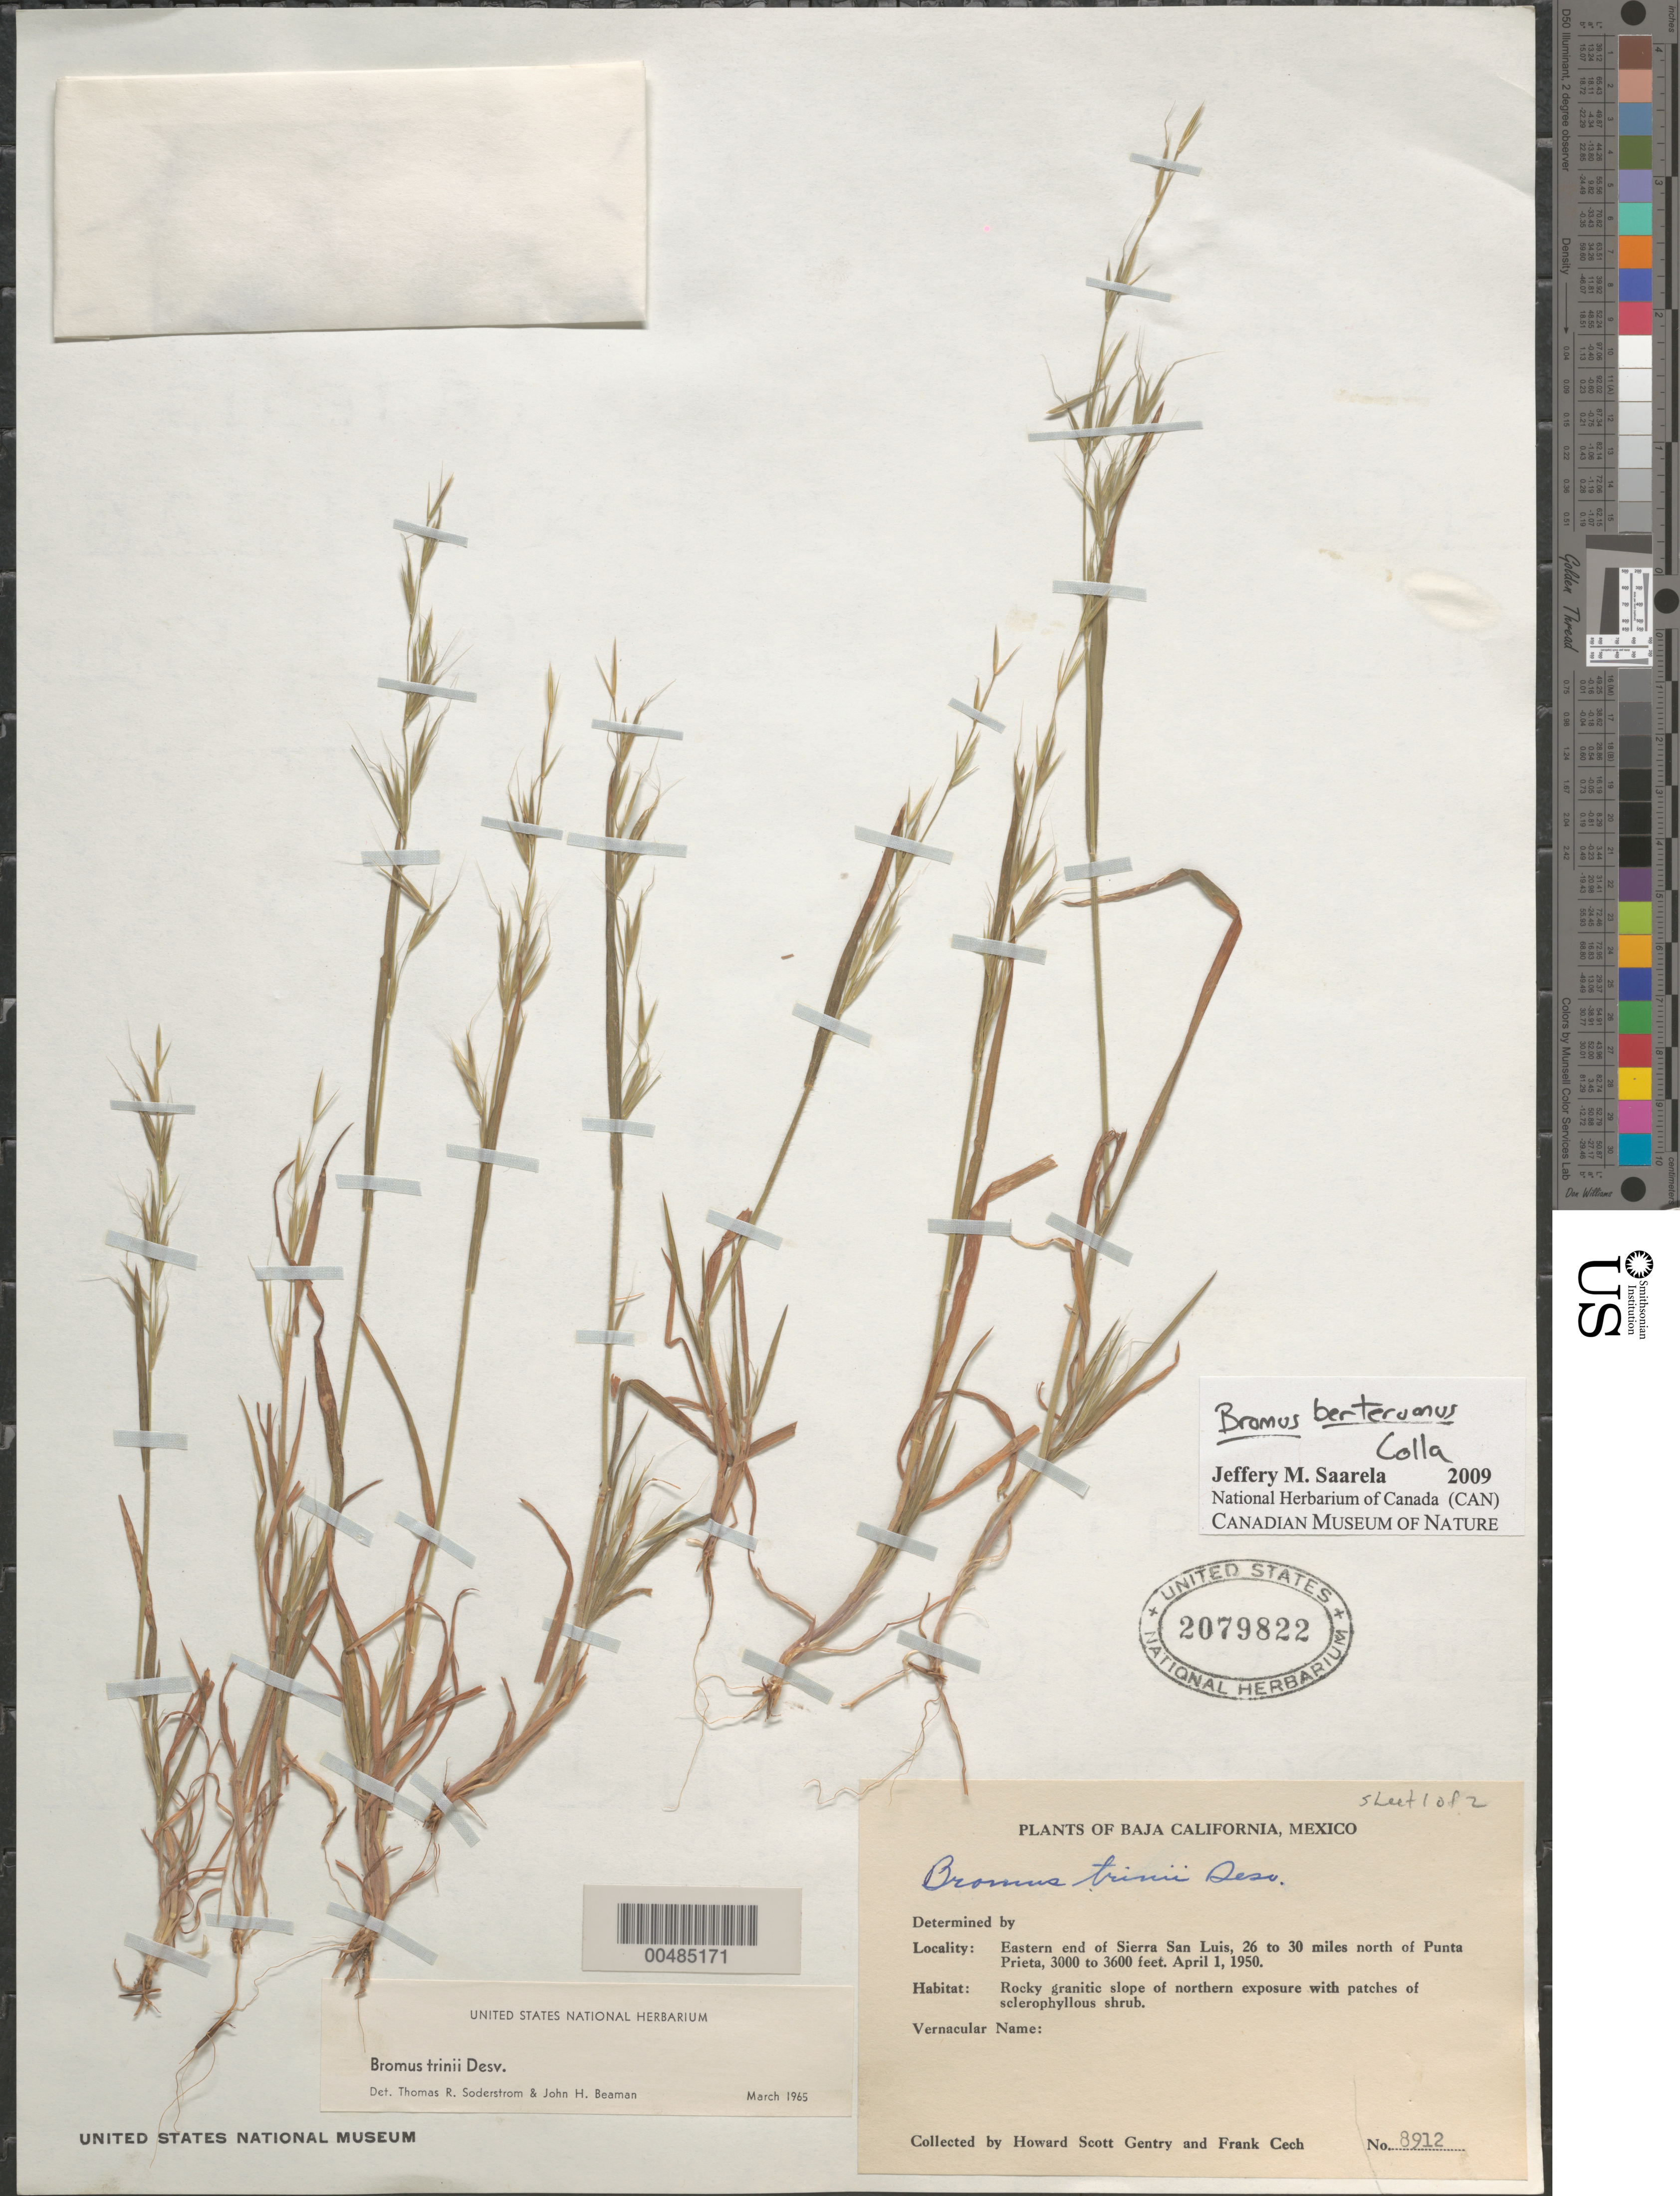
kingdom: Plantae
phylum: Tracheophyta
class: Liliopsida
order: Poales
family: Poaceae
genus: Bromus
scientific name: Bromus berteroanus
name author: Colla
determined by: Soderstrom, T. R.; Beaman, J. H.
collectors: H. S. Gentry & F. Cech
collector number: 8912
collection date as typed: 1 Apr 1950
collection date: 1950-04-01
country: Mexico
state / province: Baja California Norte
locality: Eastern end of Sierra San Luis, 26 to 30 mi N of Punta Prieta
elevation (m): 914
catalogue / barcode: US 2079822